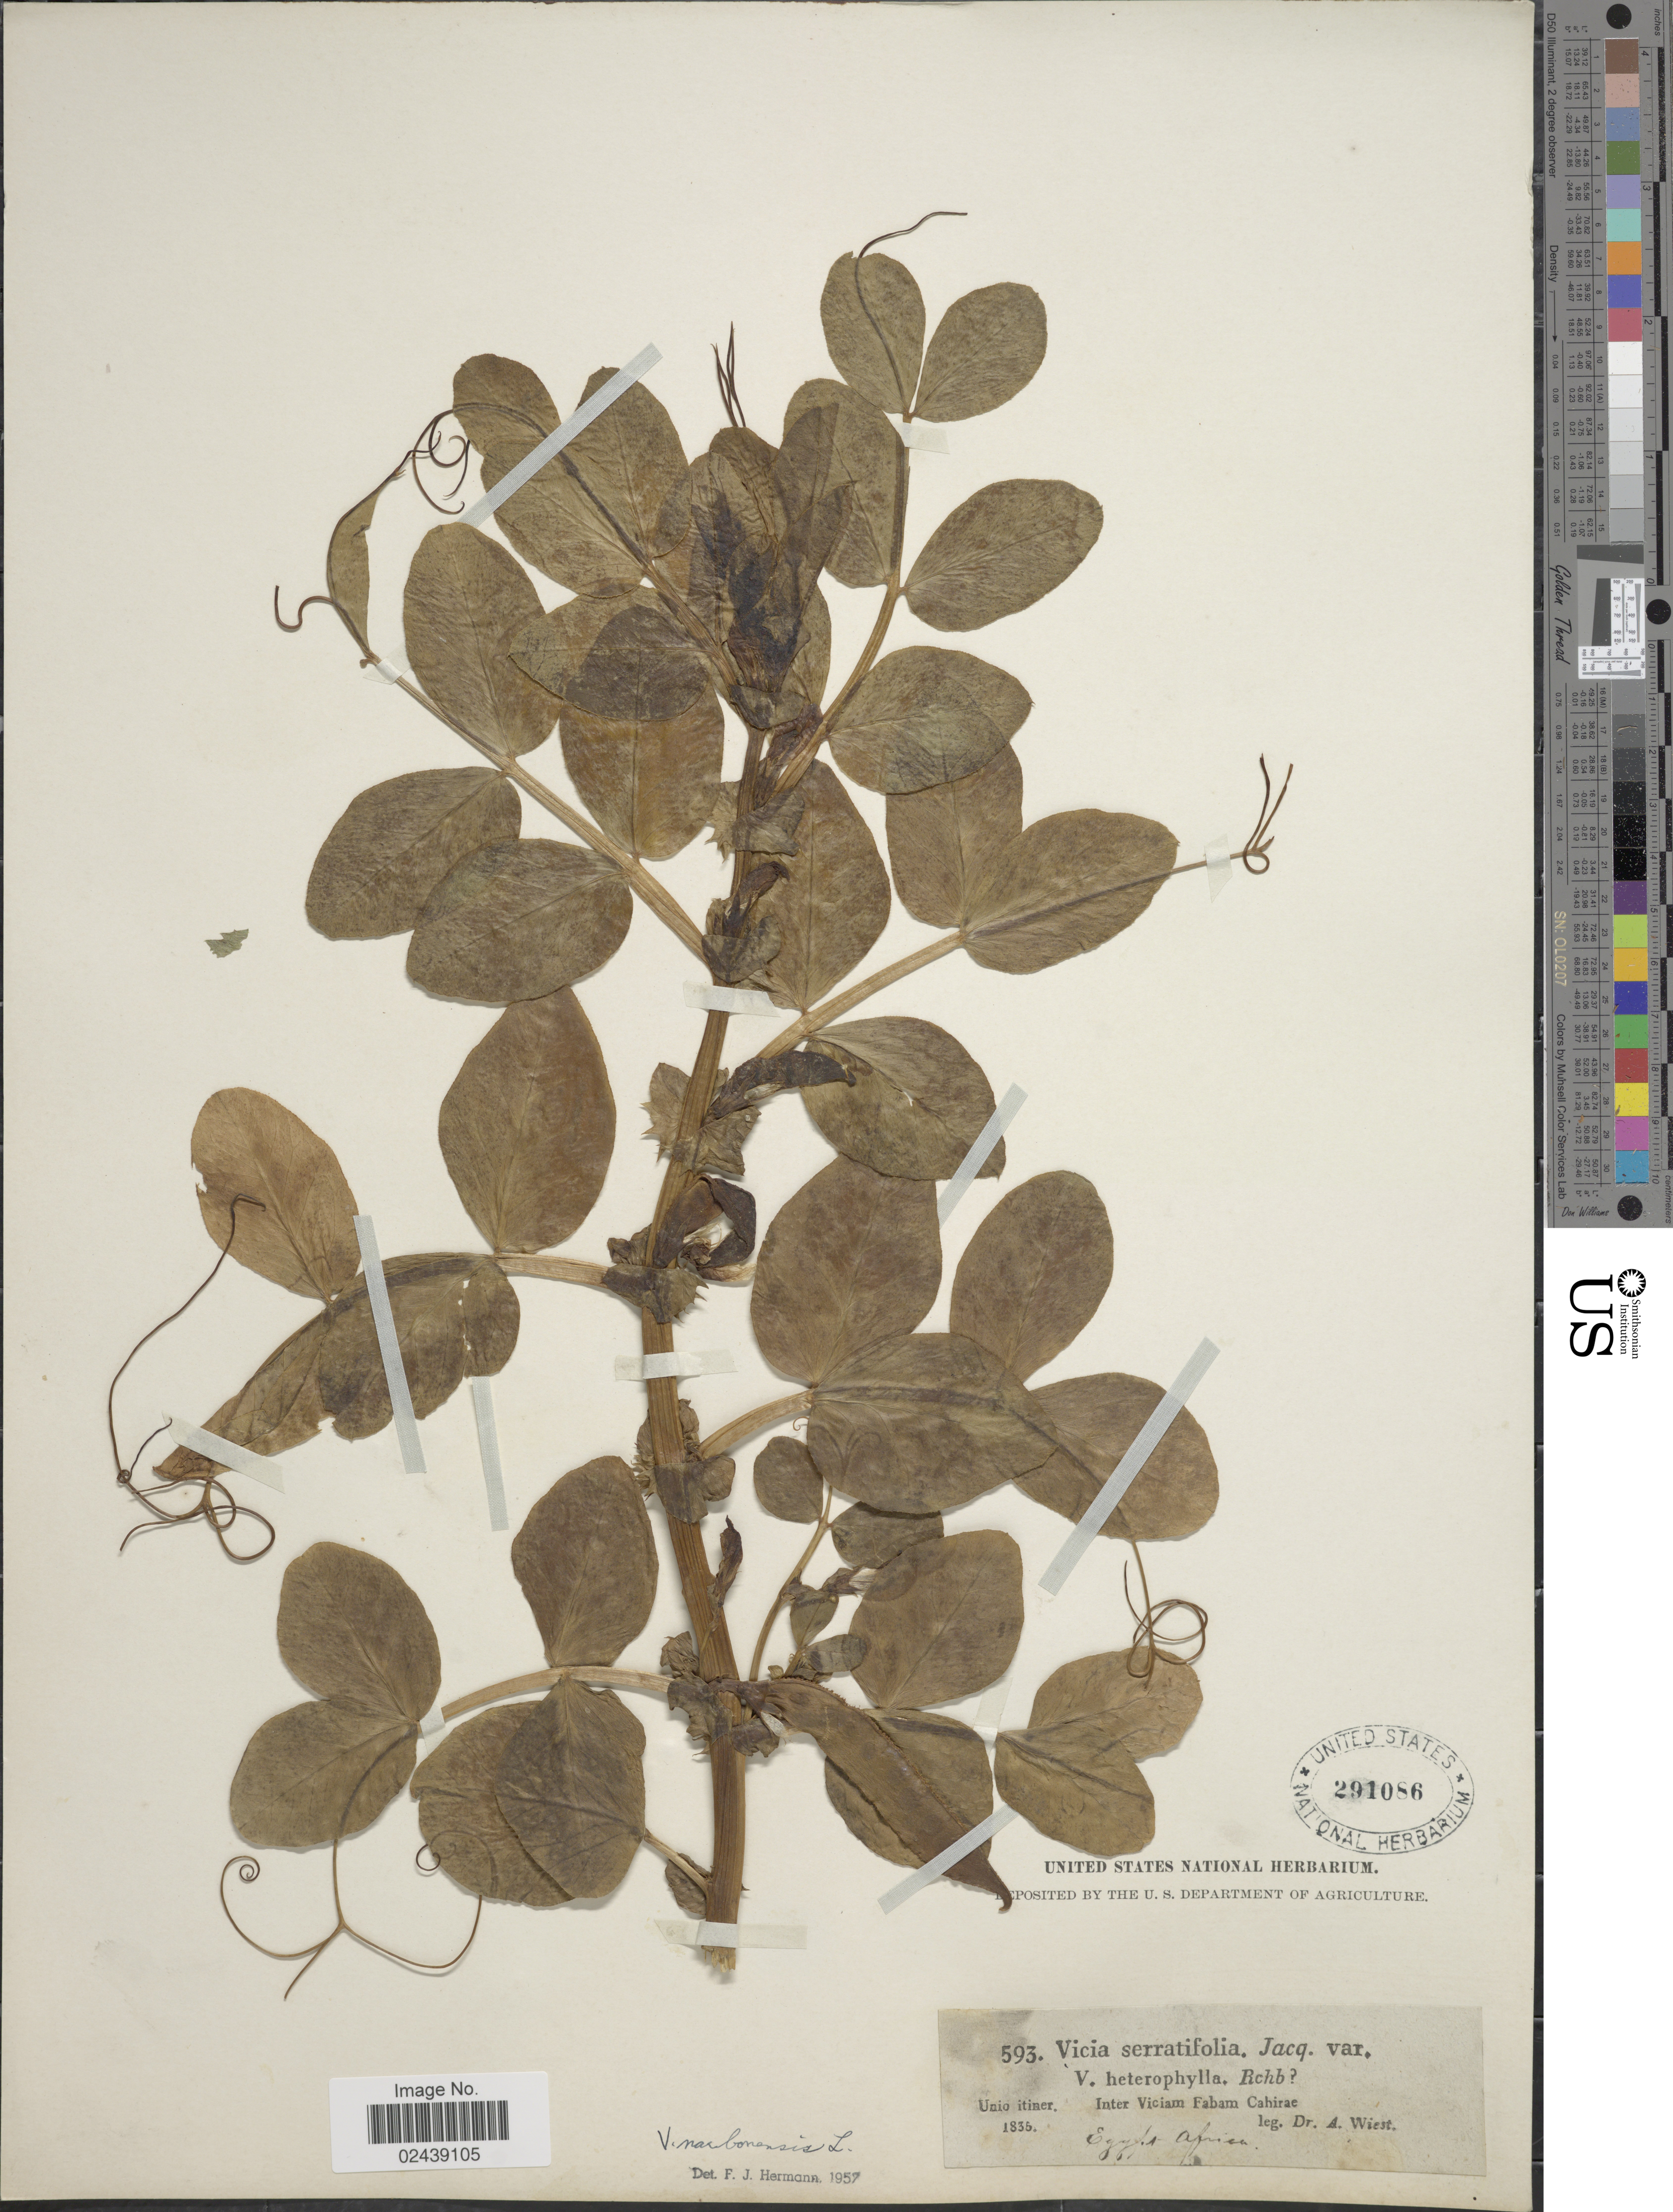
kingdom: Plantae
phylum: Tracheophyta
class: Magnoliopsida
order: Fabales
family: Fabaceae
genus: Vicia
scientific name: Vicia narbonensis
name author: L.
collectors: A. Wiest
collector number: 593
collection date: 1835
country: Egypt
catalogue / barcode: US 291086